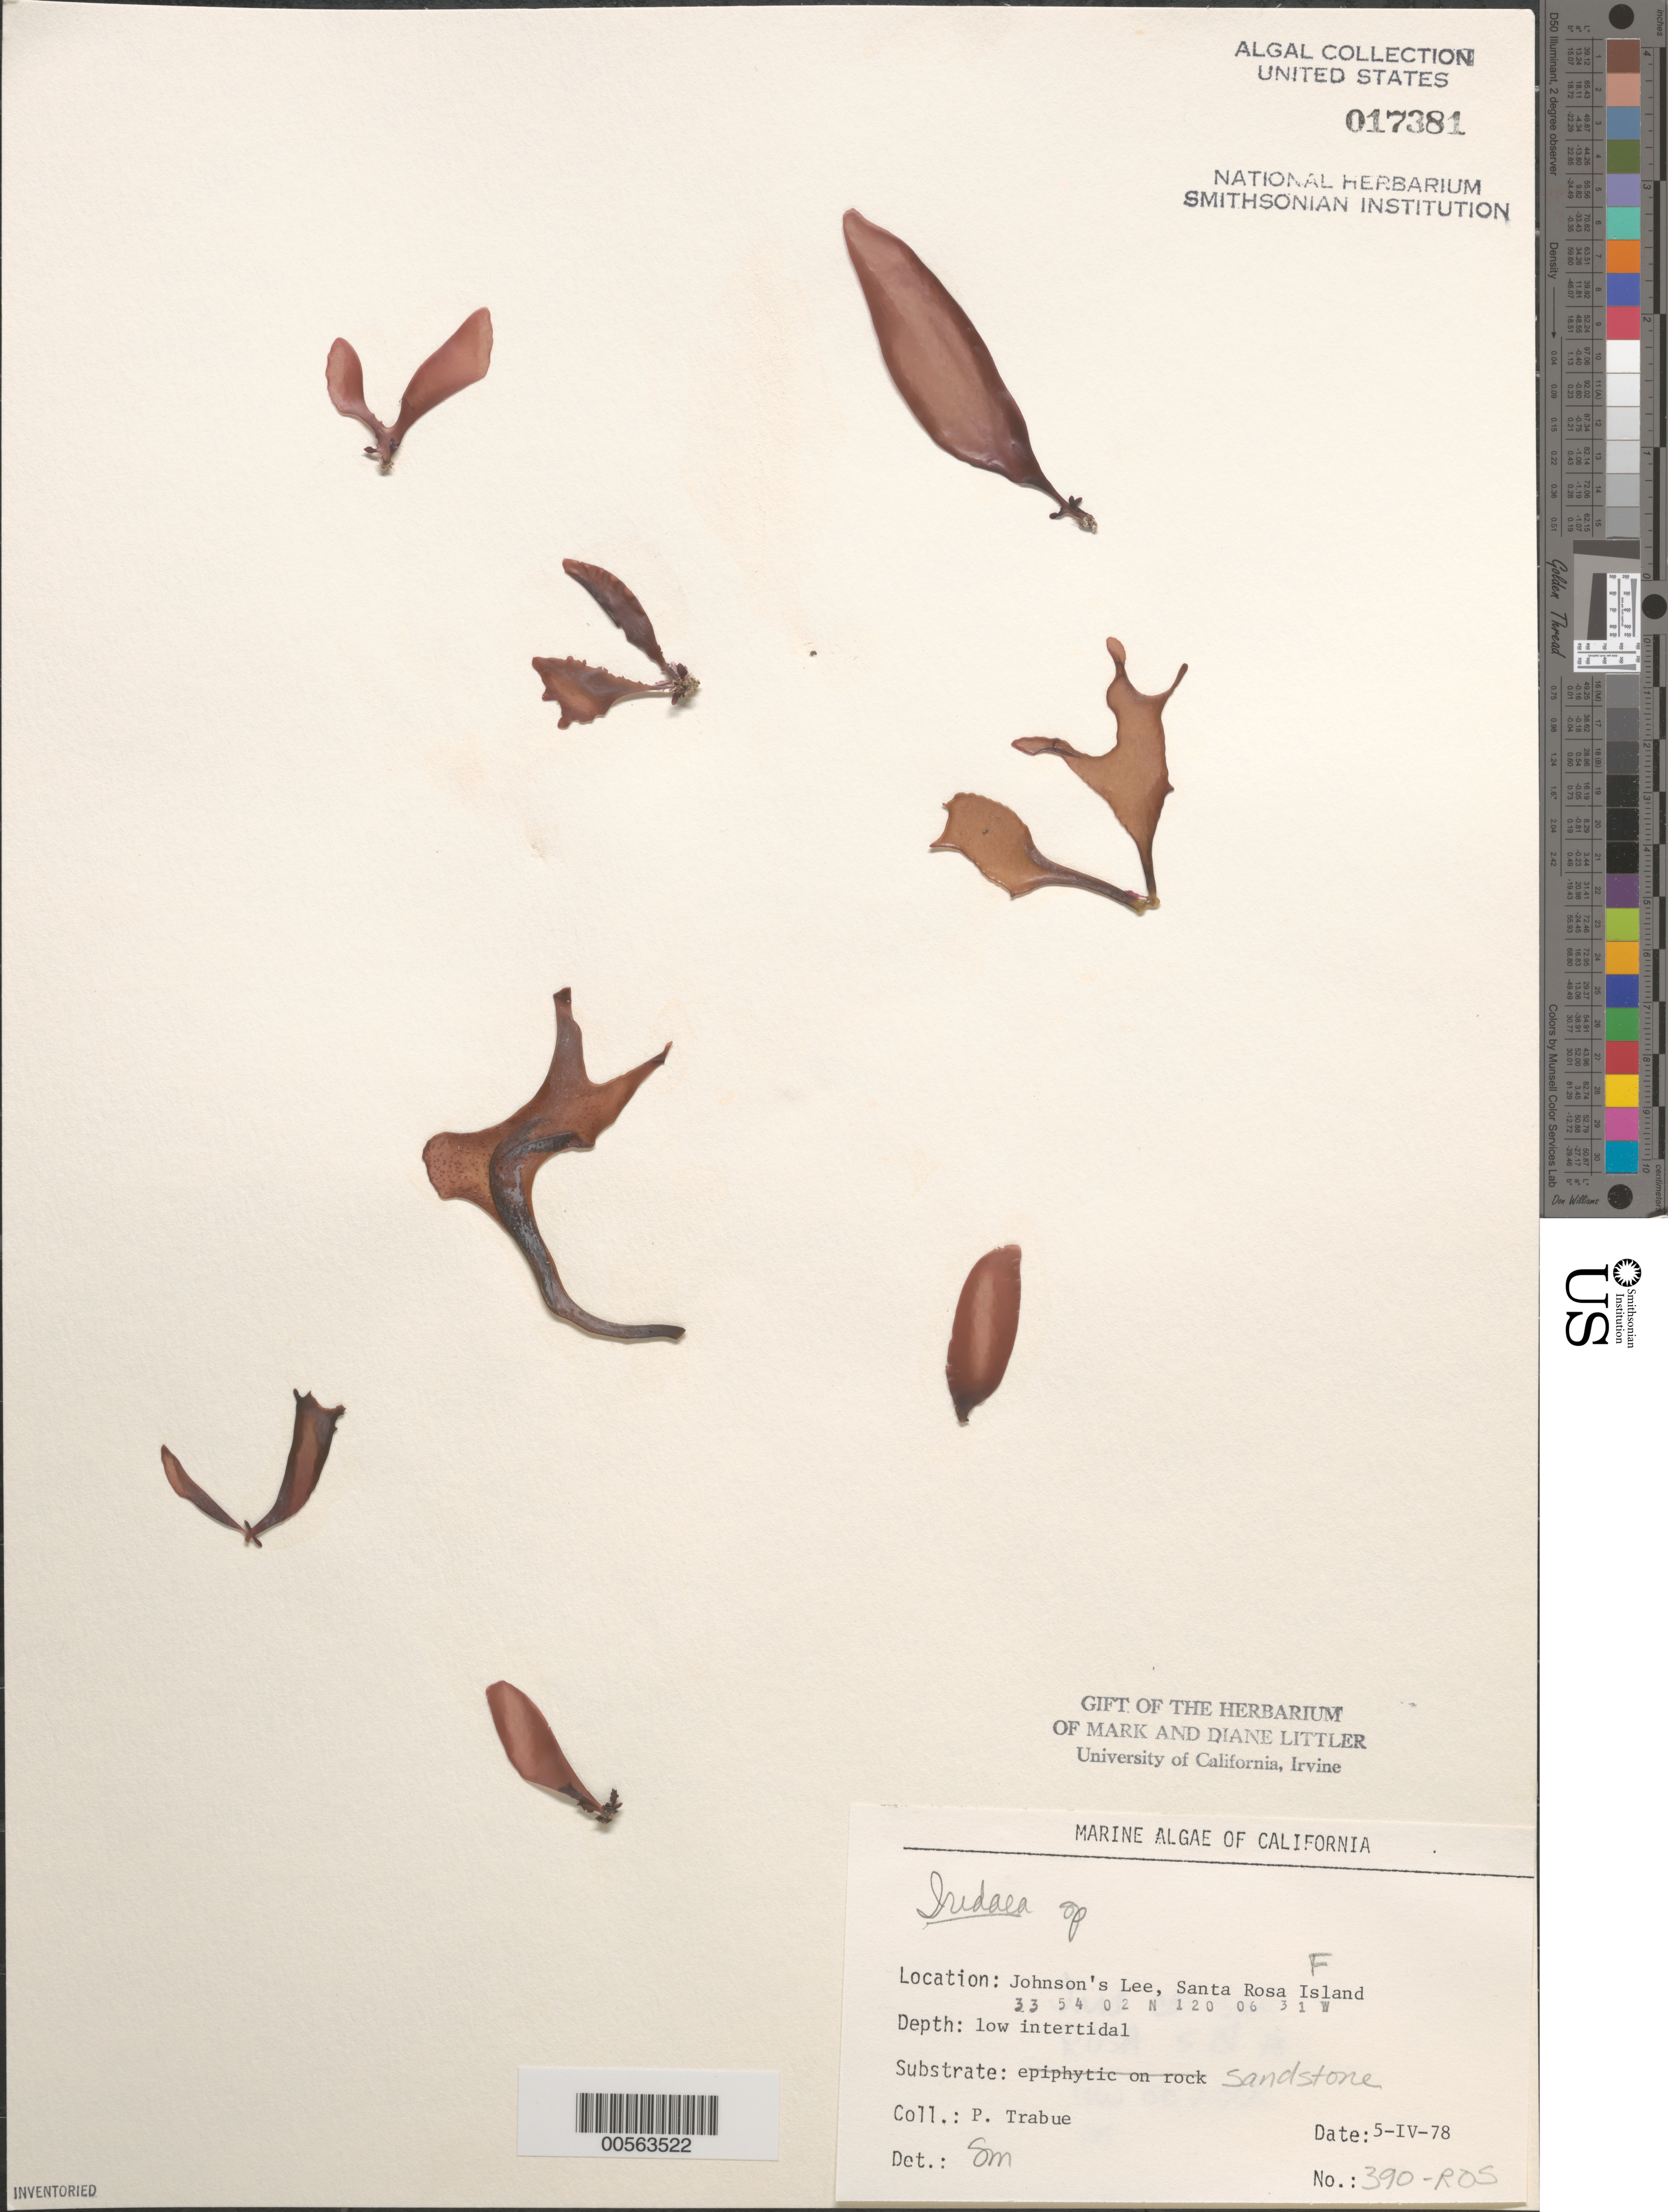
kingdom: Plantae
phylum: Rhodophyta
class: Florideophyceae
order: Gigartinales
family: Gigartinaceae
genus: Iridaea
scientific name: Iridaea sp.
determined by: Murray, S. N.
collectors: P. J. Trabue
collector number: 390-ros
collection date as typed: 05 Apr 1978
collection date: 1978-04-05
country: United States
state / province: California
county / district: Santa Barbara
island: Santa Rosa Island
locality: Johnson's Lee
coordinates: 33 54 02 N, 120 06 31 W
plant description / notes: BLM-SOCALBIGHT Rocky Intertidal Survey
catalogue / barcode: US 17381